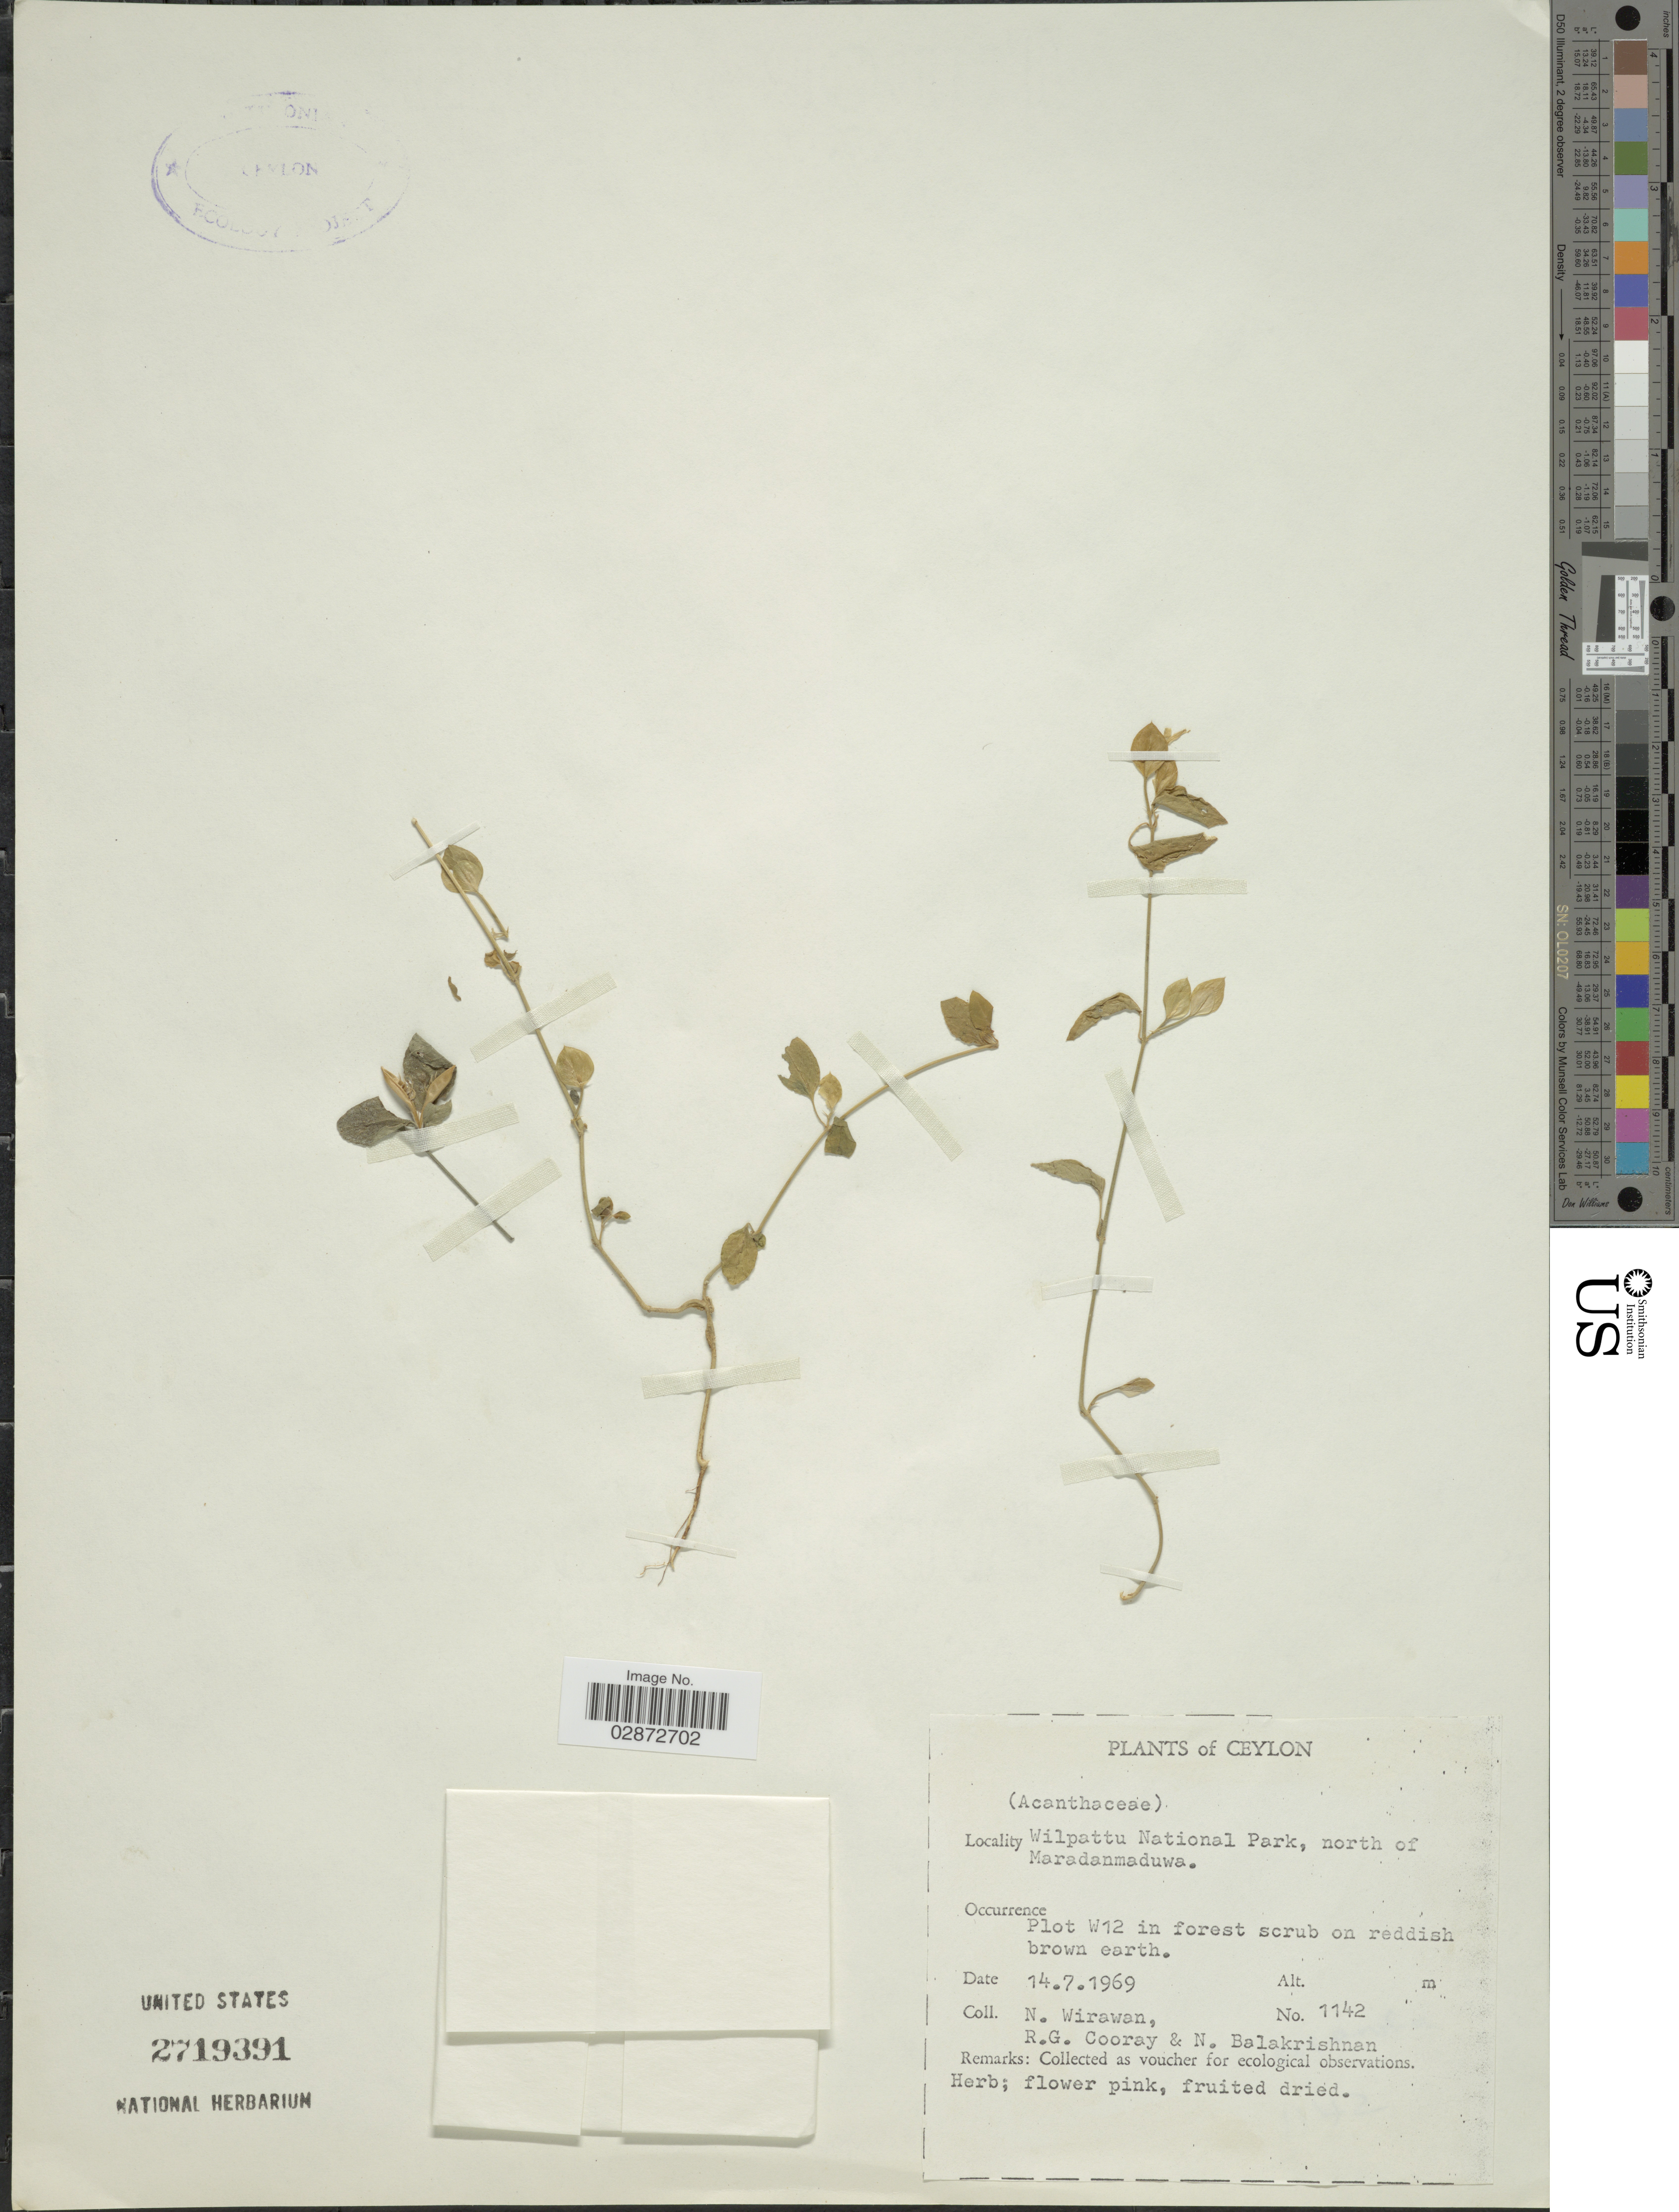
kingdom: Plantae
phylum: Tracheophyta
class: Magnoliopsida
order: Lamiales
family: Acanthaceae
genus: Dicliptera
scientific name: Dicliptera sp.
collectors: N. Wirawan, R. Cooray & N. Balakrishnan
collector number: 1142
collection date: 1969-07-14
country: Sri Lanka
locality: Ceylon. Wilpattu National Park, North of Maradanmaduwa.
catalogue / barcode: US 2719391